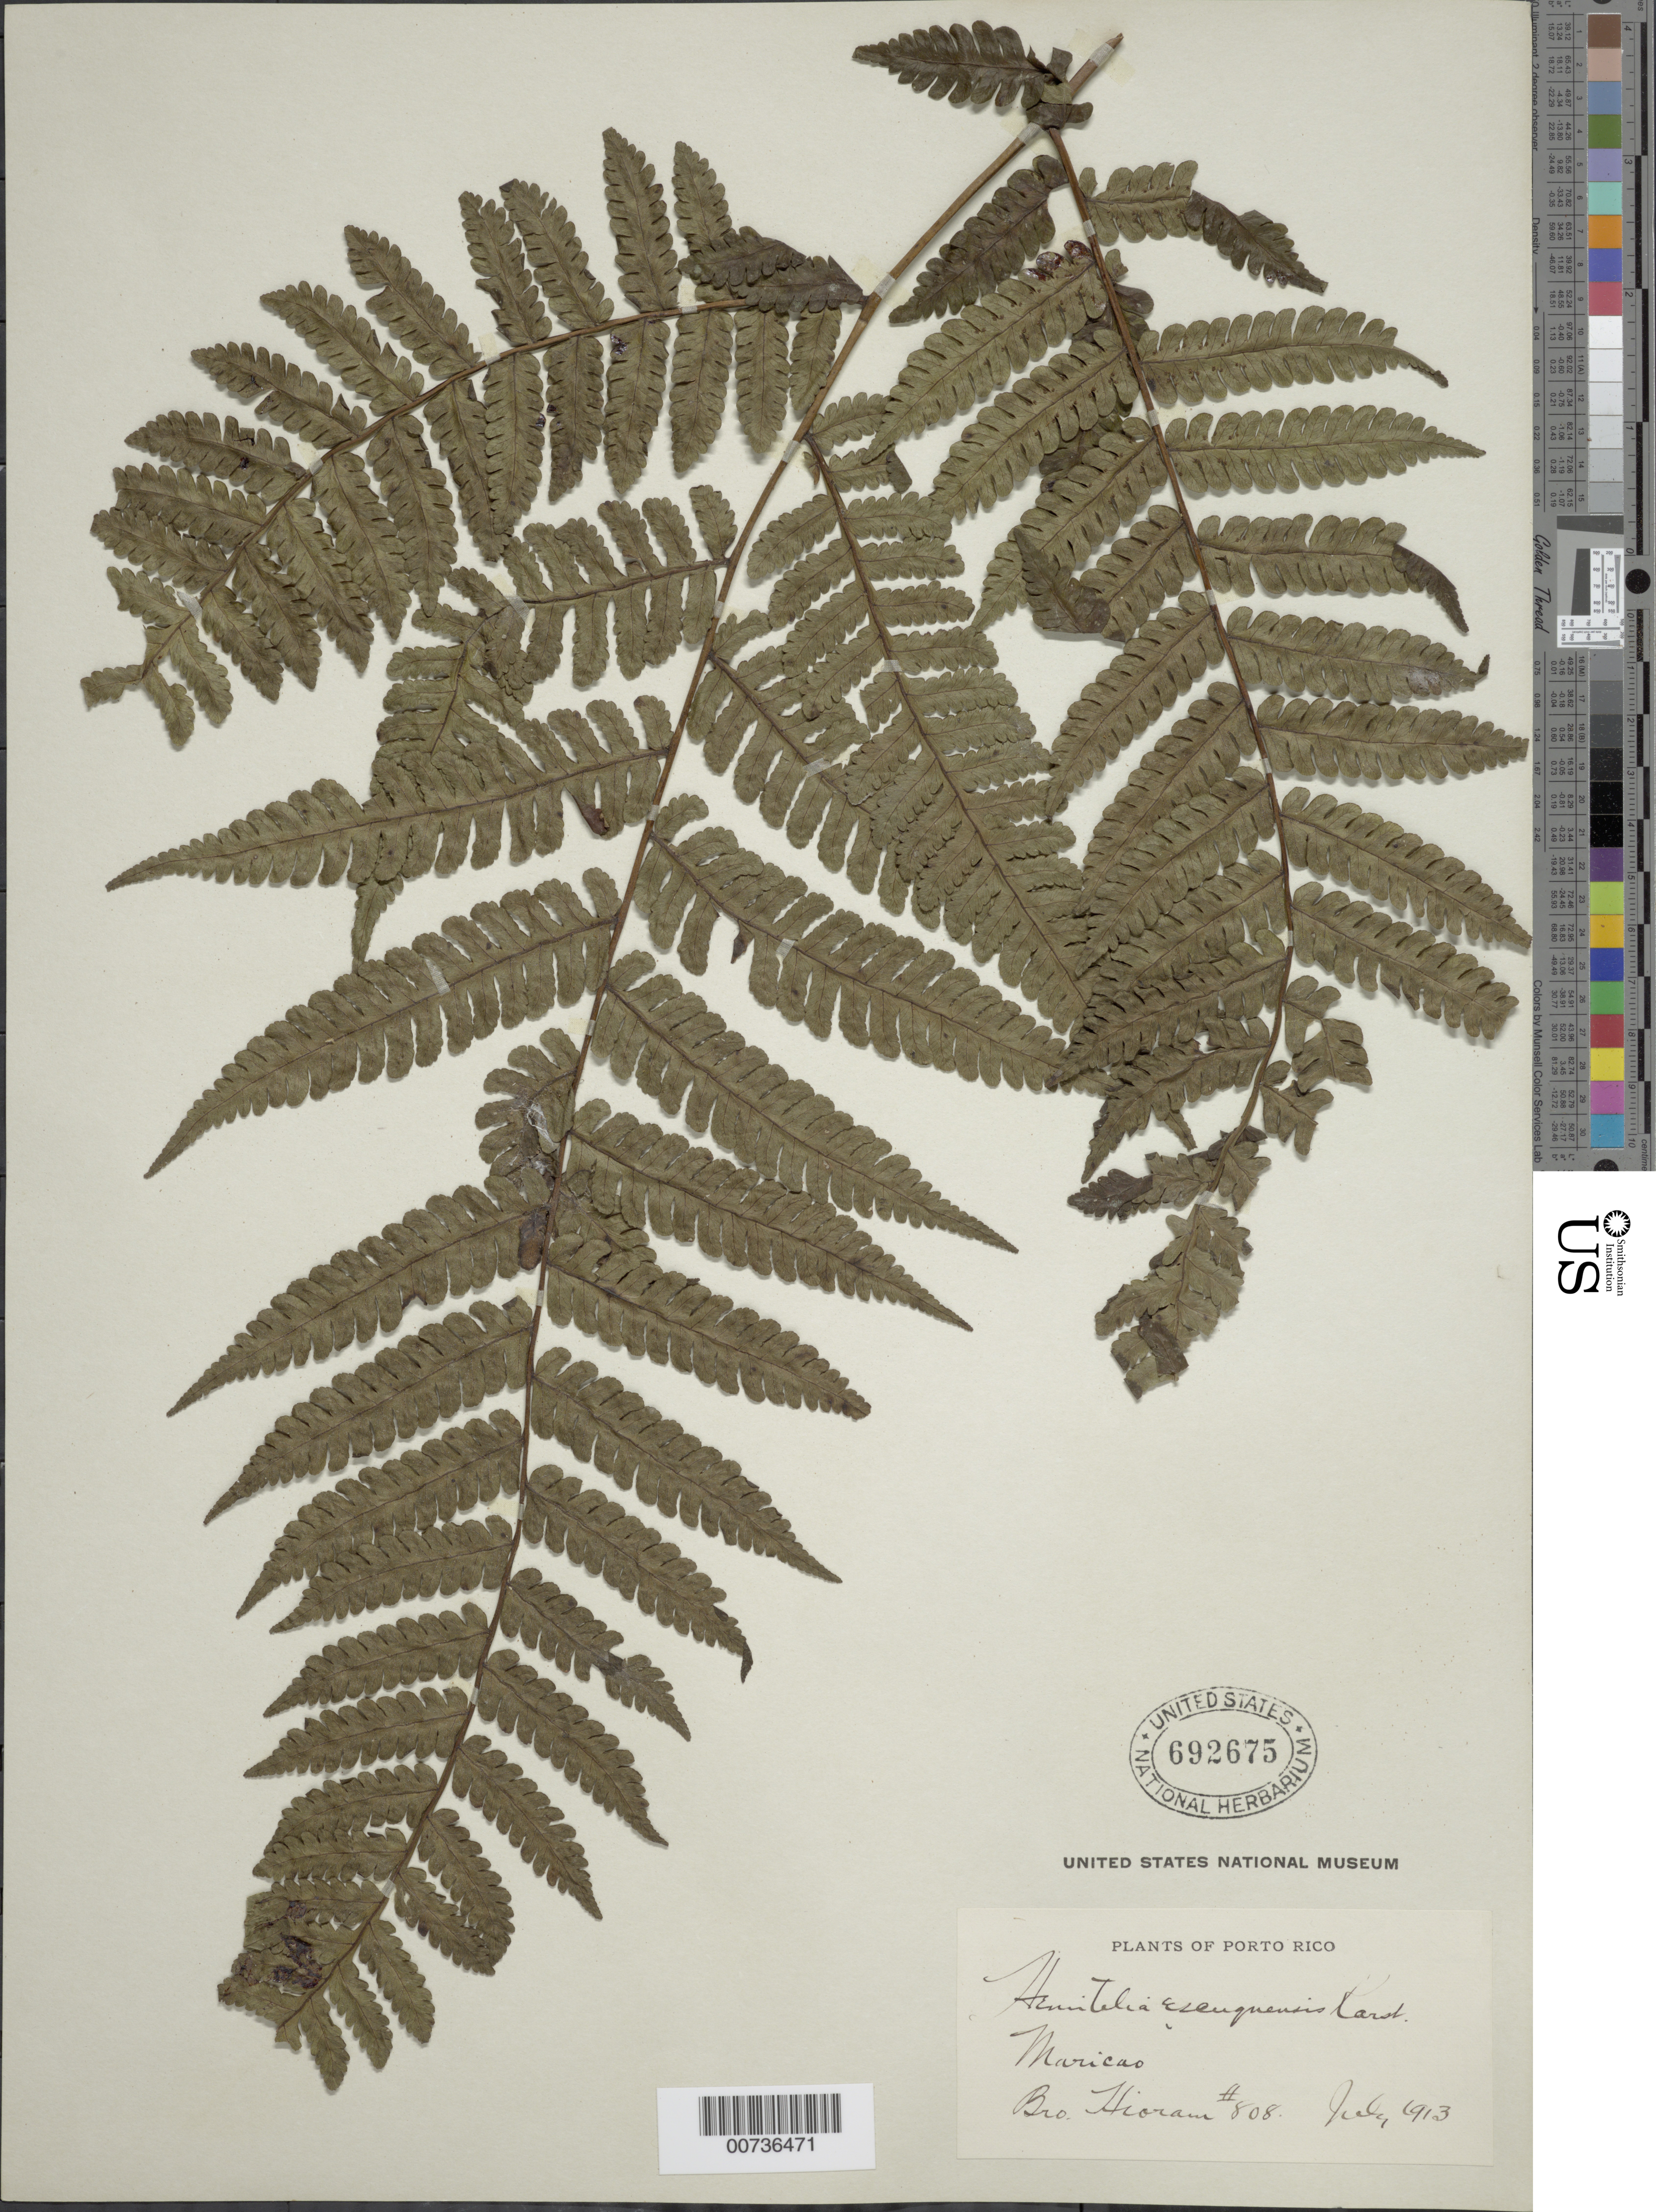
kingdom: Plantae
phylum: Tracheophyta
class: Polypodiopsida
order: Cyatheales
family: Cyatheaceae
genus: Cyathea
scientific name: Cyathea andina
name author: Domin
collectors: Bro. Hioram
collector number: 808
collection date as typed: Jul 1913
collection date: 1913-07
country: Puerto Rico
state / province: Maricao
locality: Maricao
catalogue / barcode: US 692675